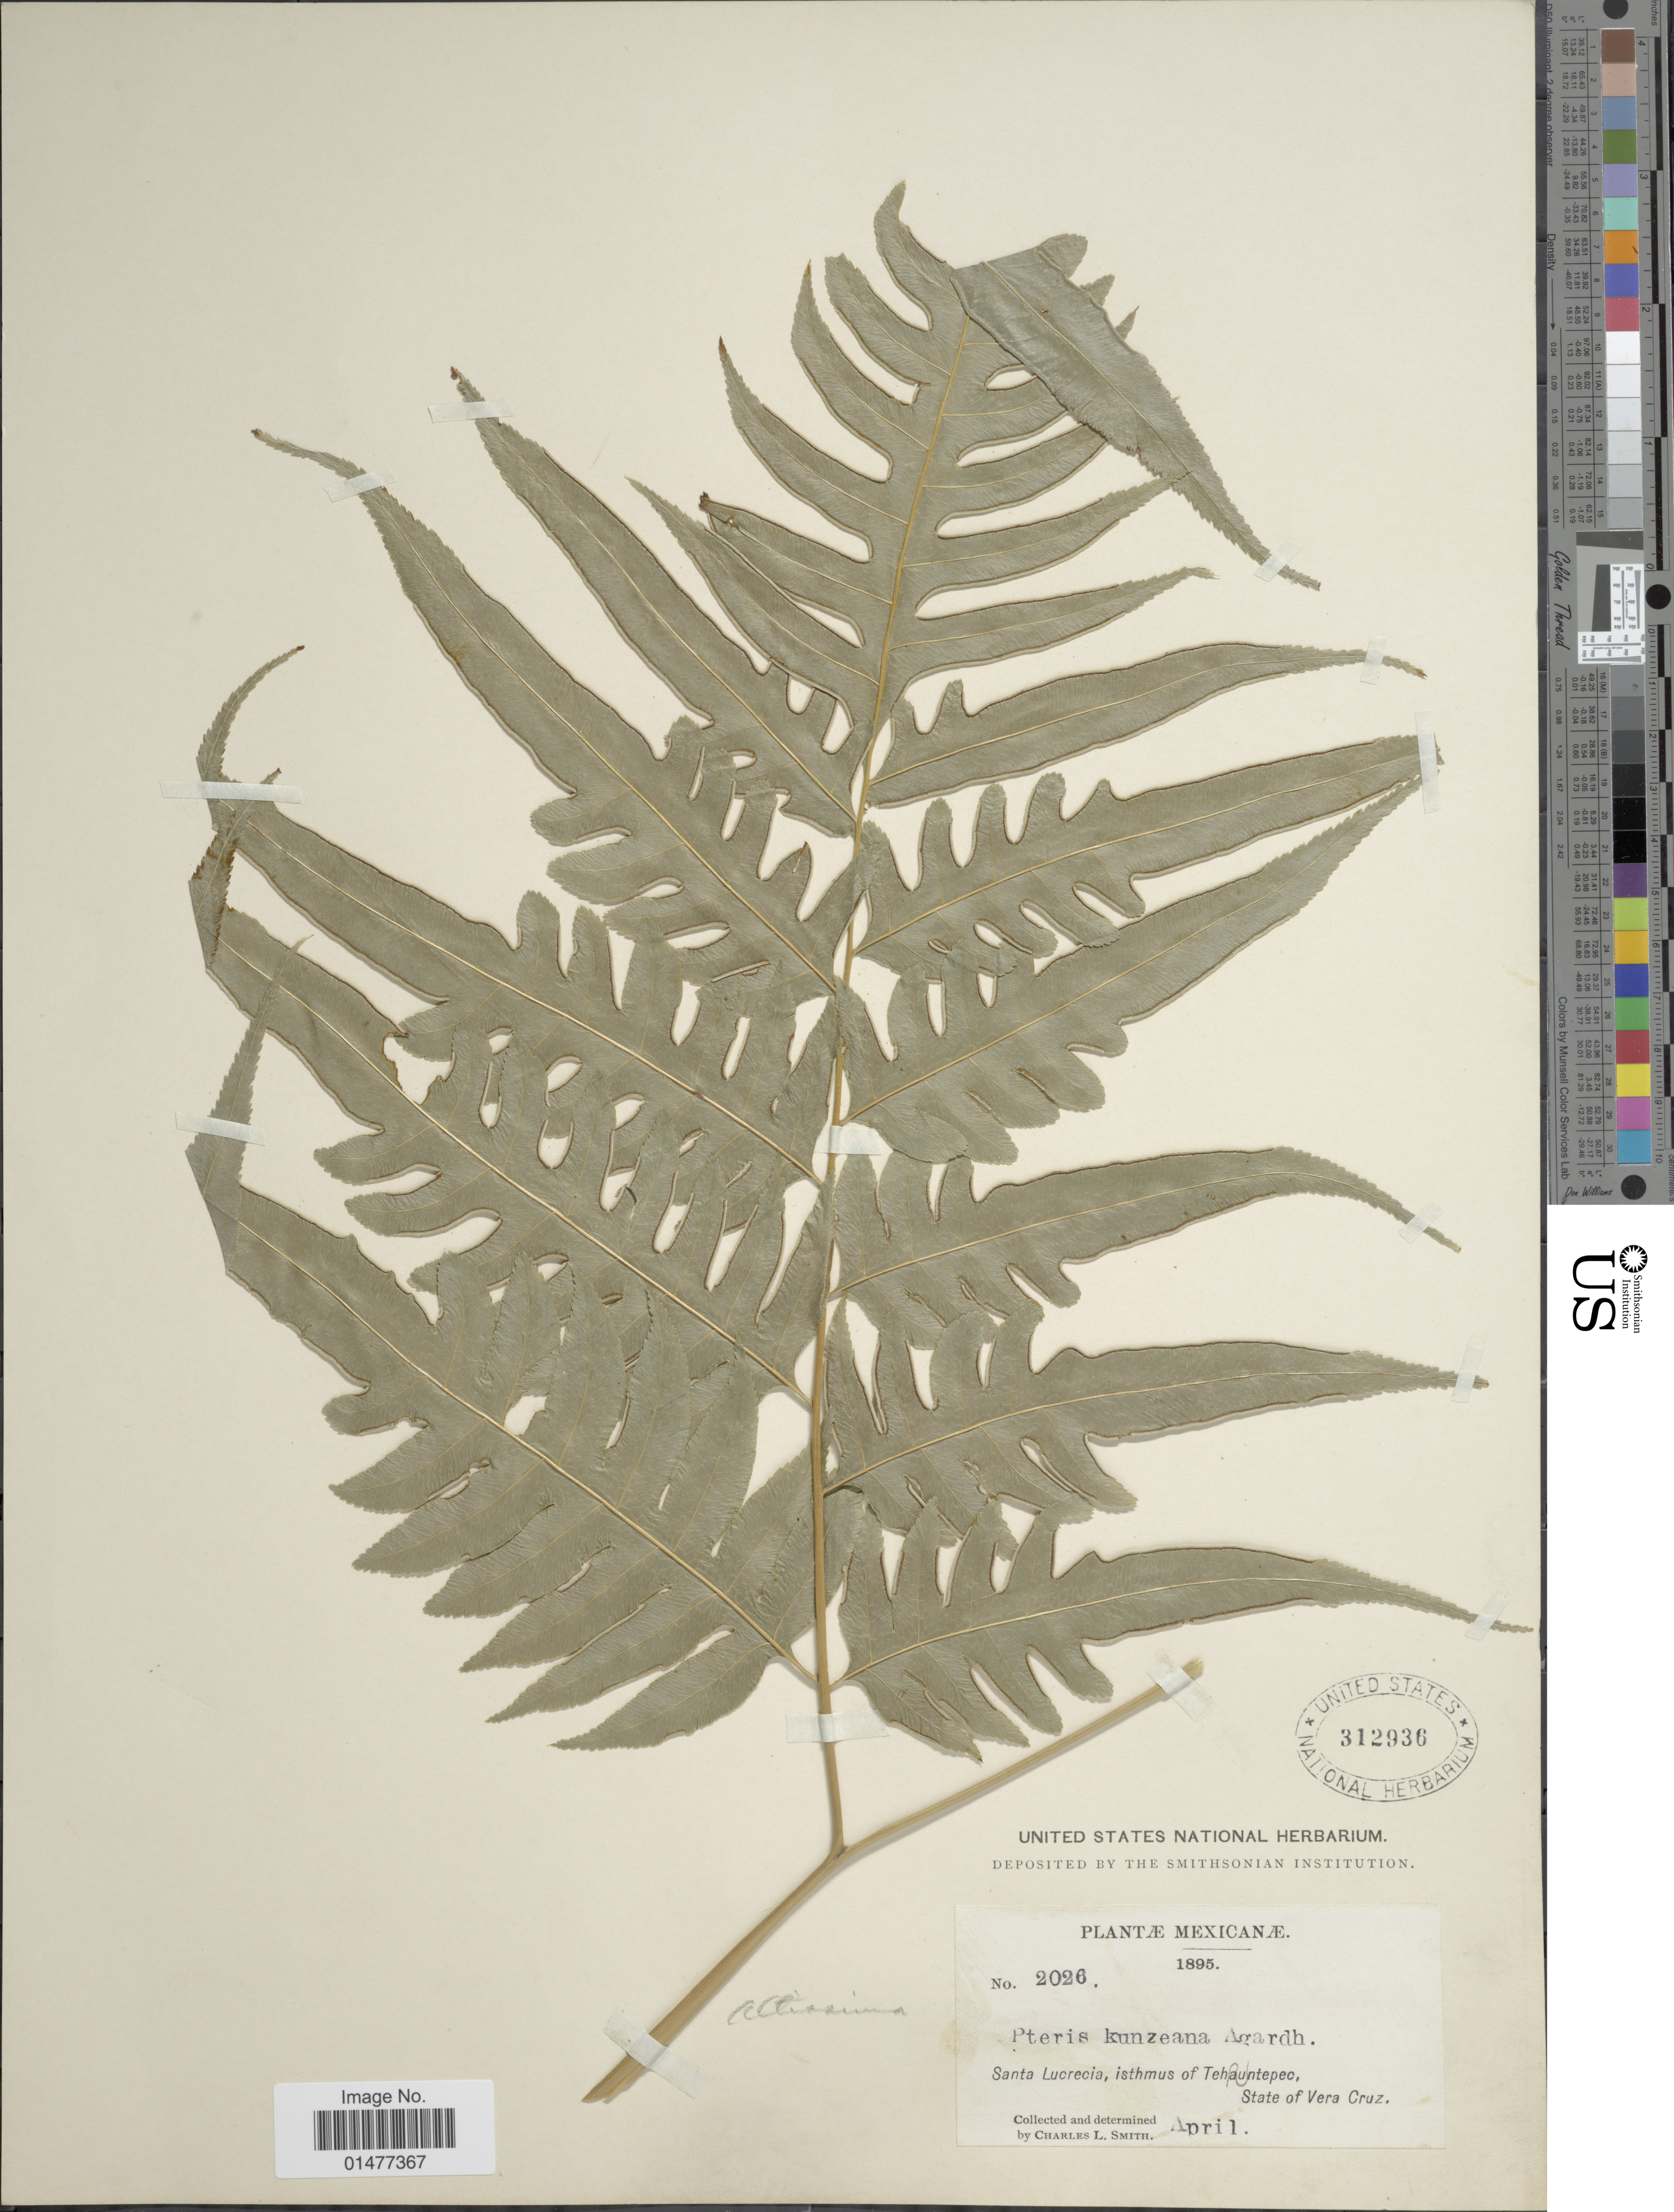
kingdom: Plantae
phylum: Tracheophyta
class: Polypodiopsida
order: Polypodiales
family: Pteridaceae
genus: Pteris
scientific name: Pteris altissima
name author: Poir.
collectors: C. L. Smith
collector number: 2026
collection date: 1895-04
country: Mexico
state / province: Veracruz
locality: Plantae Mexicanae, Santa Lucrecia, isthmus of Tehauntepec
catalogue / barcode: US 312936